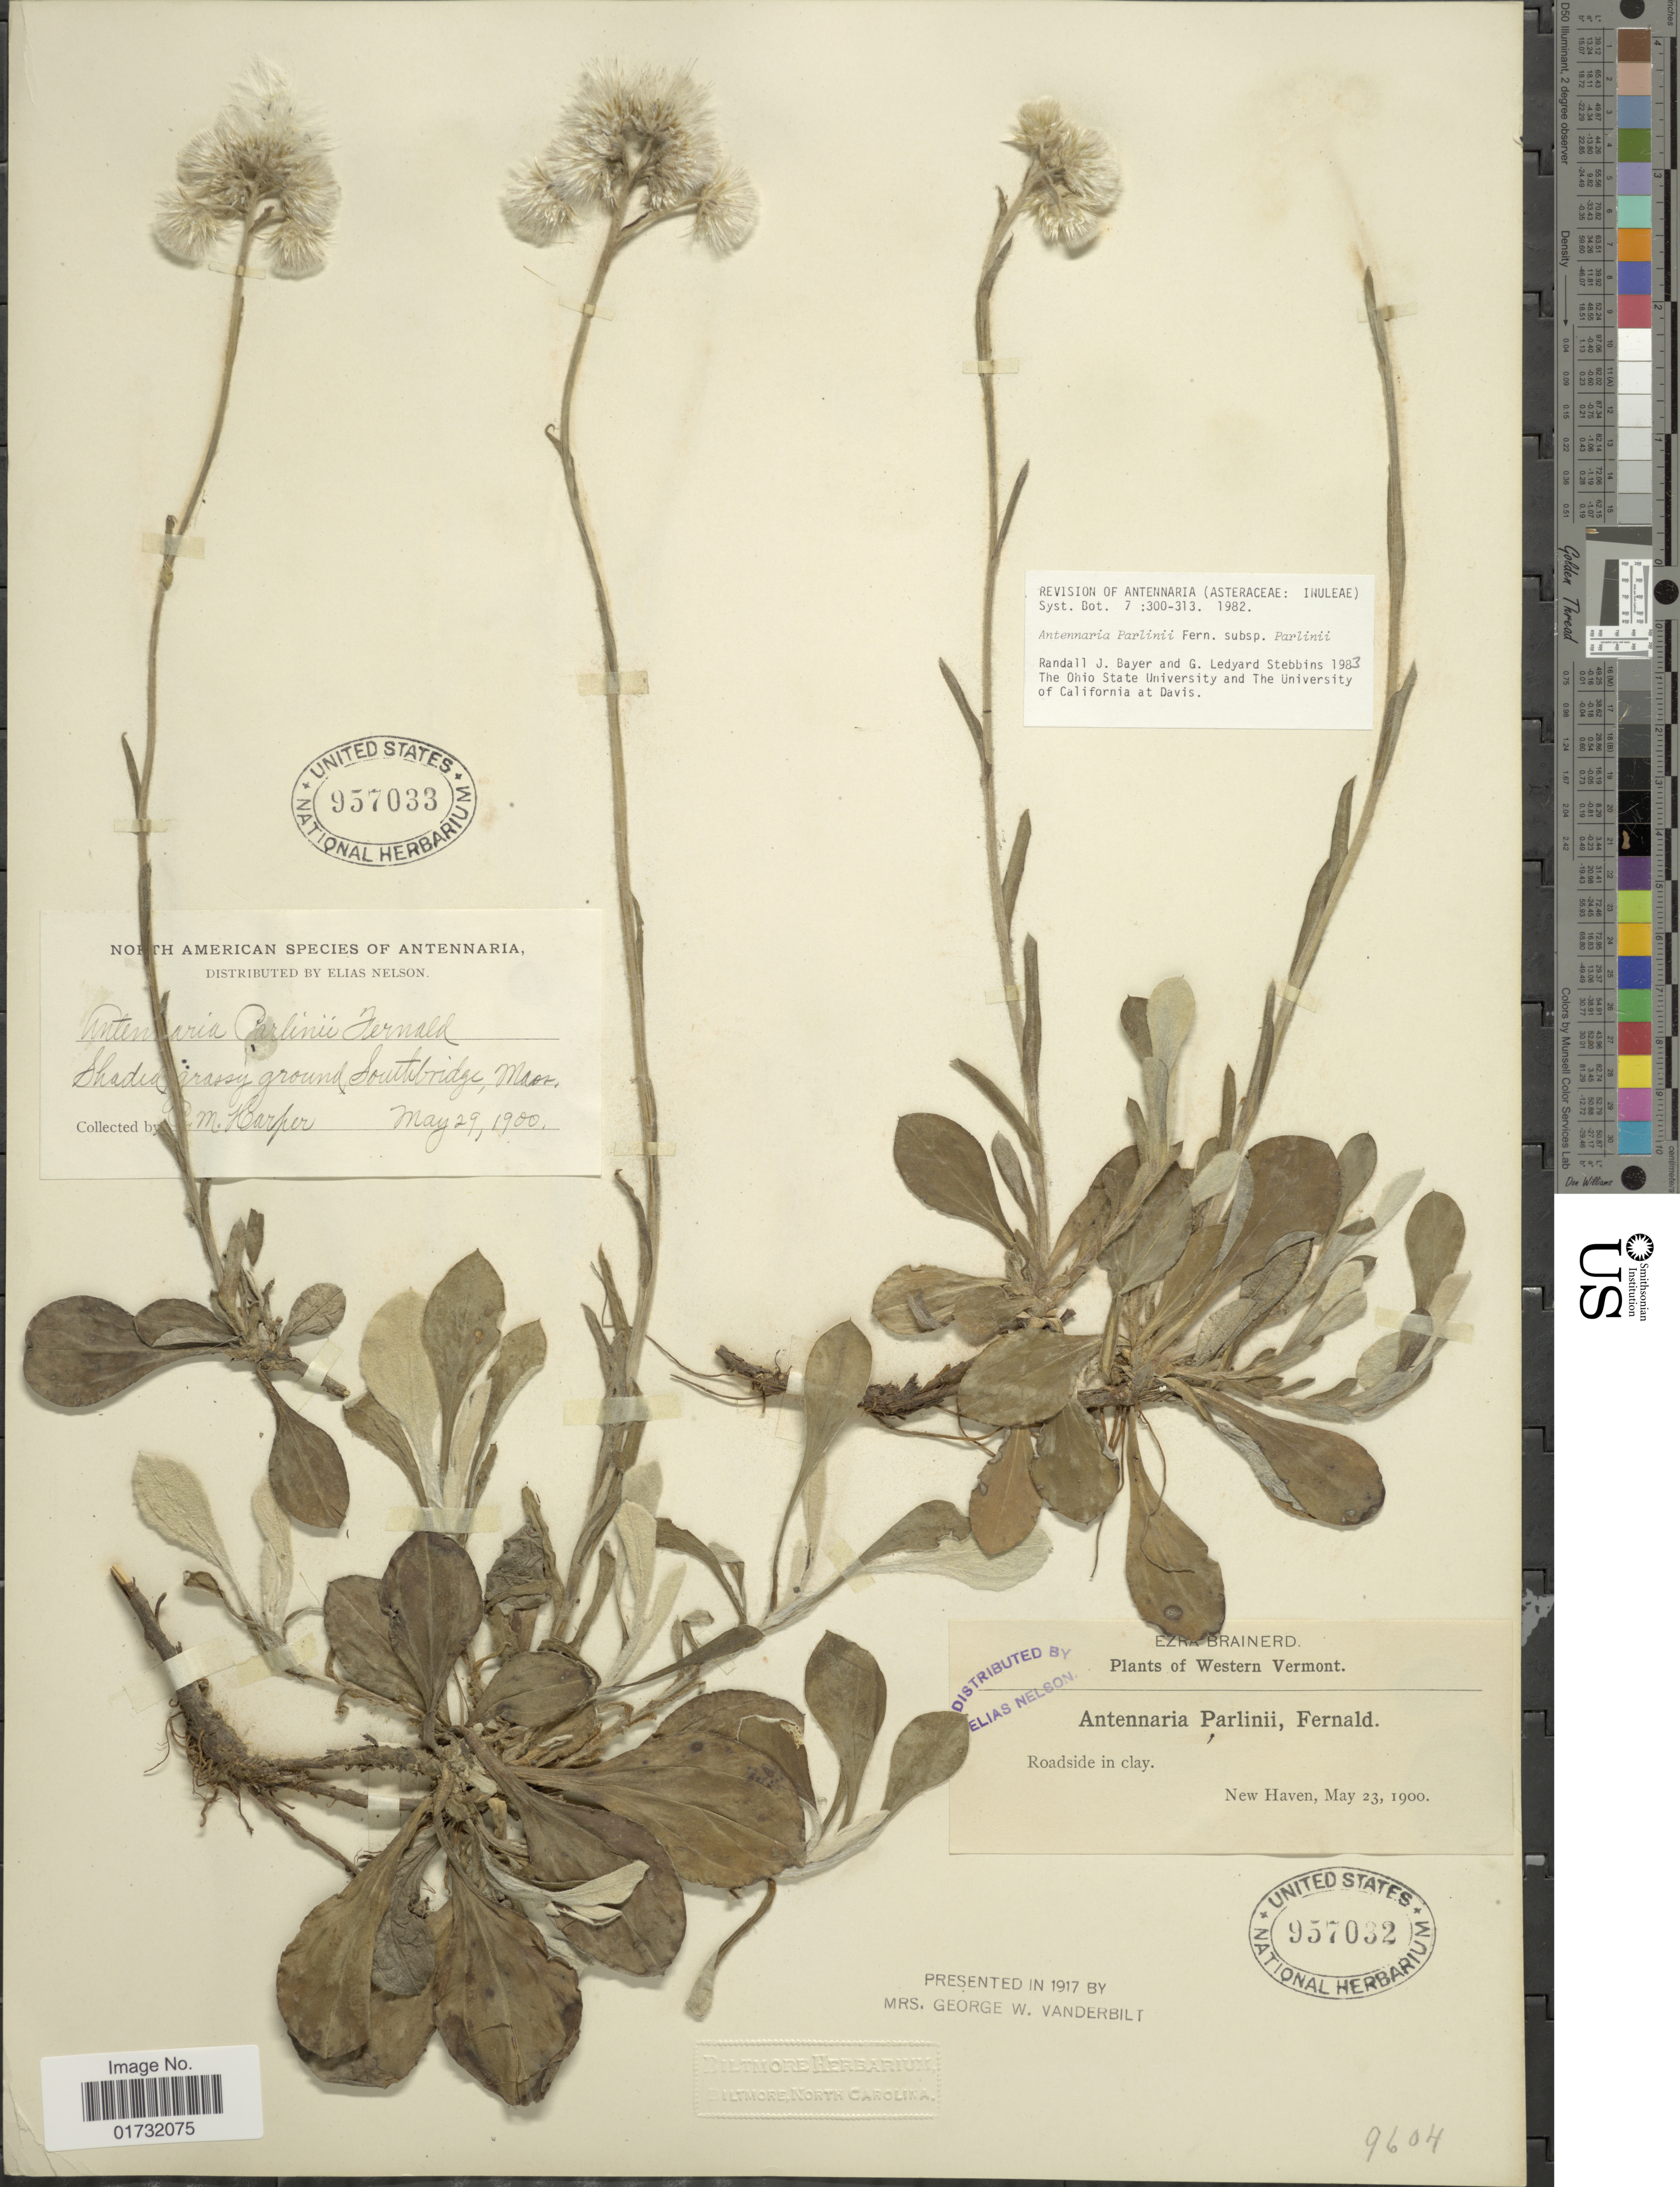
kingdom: Plantae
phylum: Tracheophyta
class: Magnoliopsida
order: Asterales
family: Asteraceae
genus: Antennaria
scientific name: Antennaria parlinii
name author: Fernald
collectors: R. Harper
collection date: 1900-05-29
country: United States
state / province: Massachusetts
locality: Southbridge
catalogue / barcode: US 957033-2